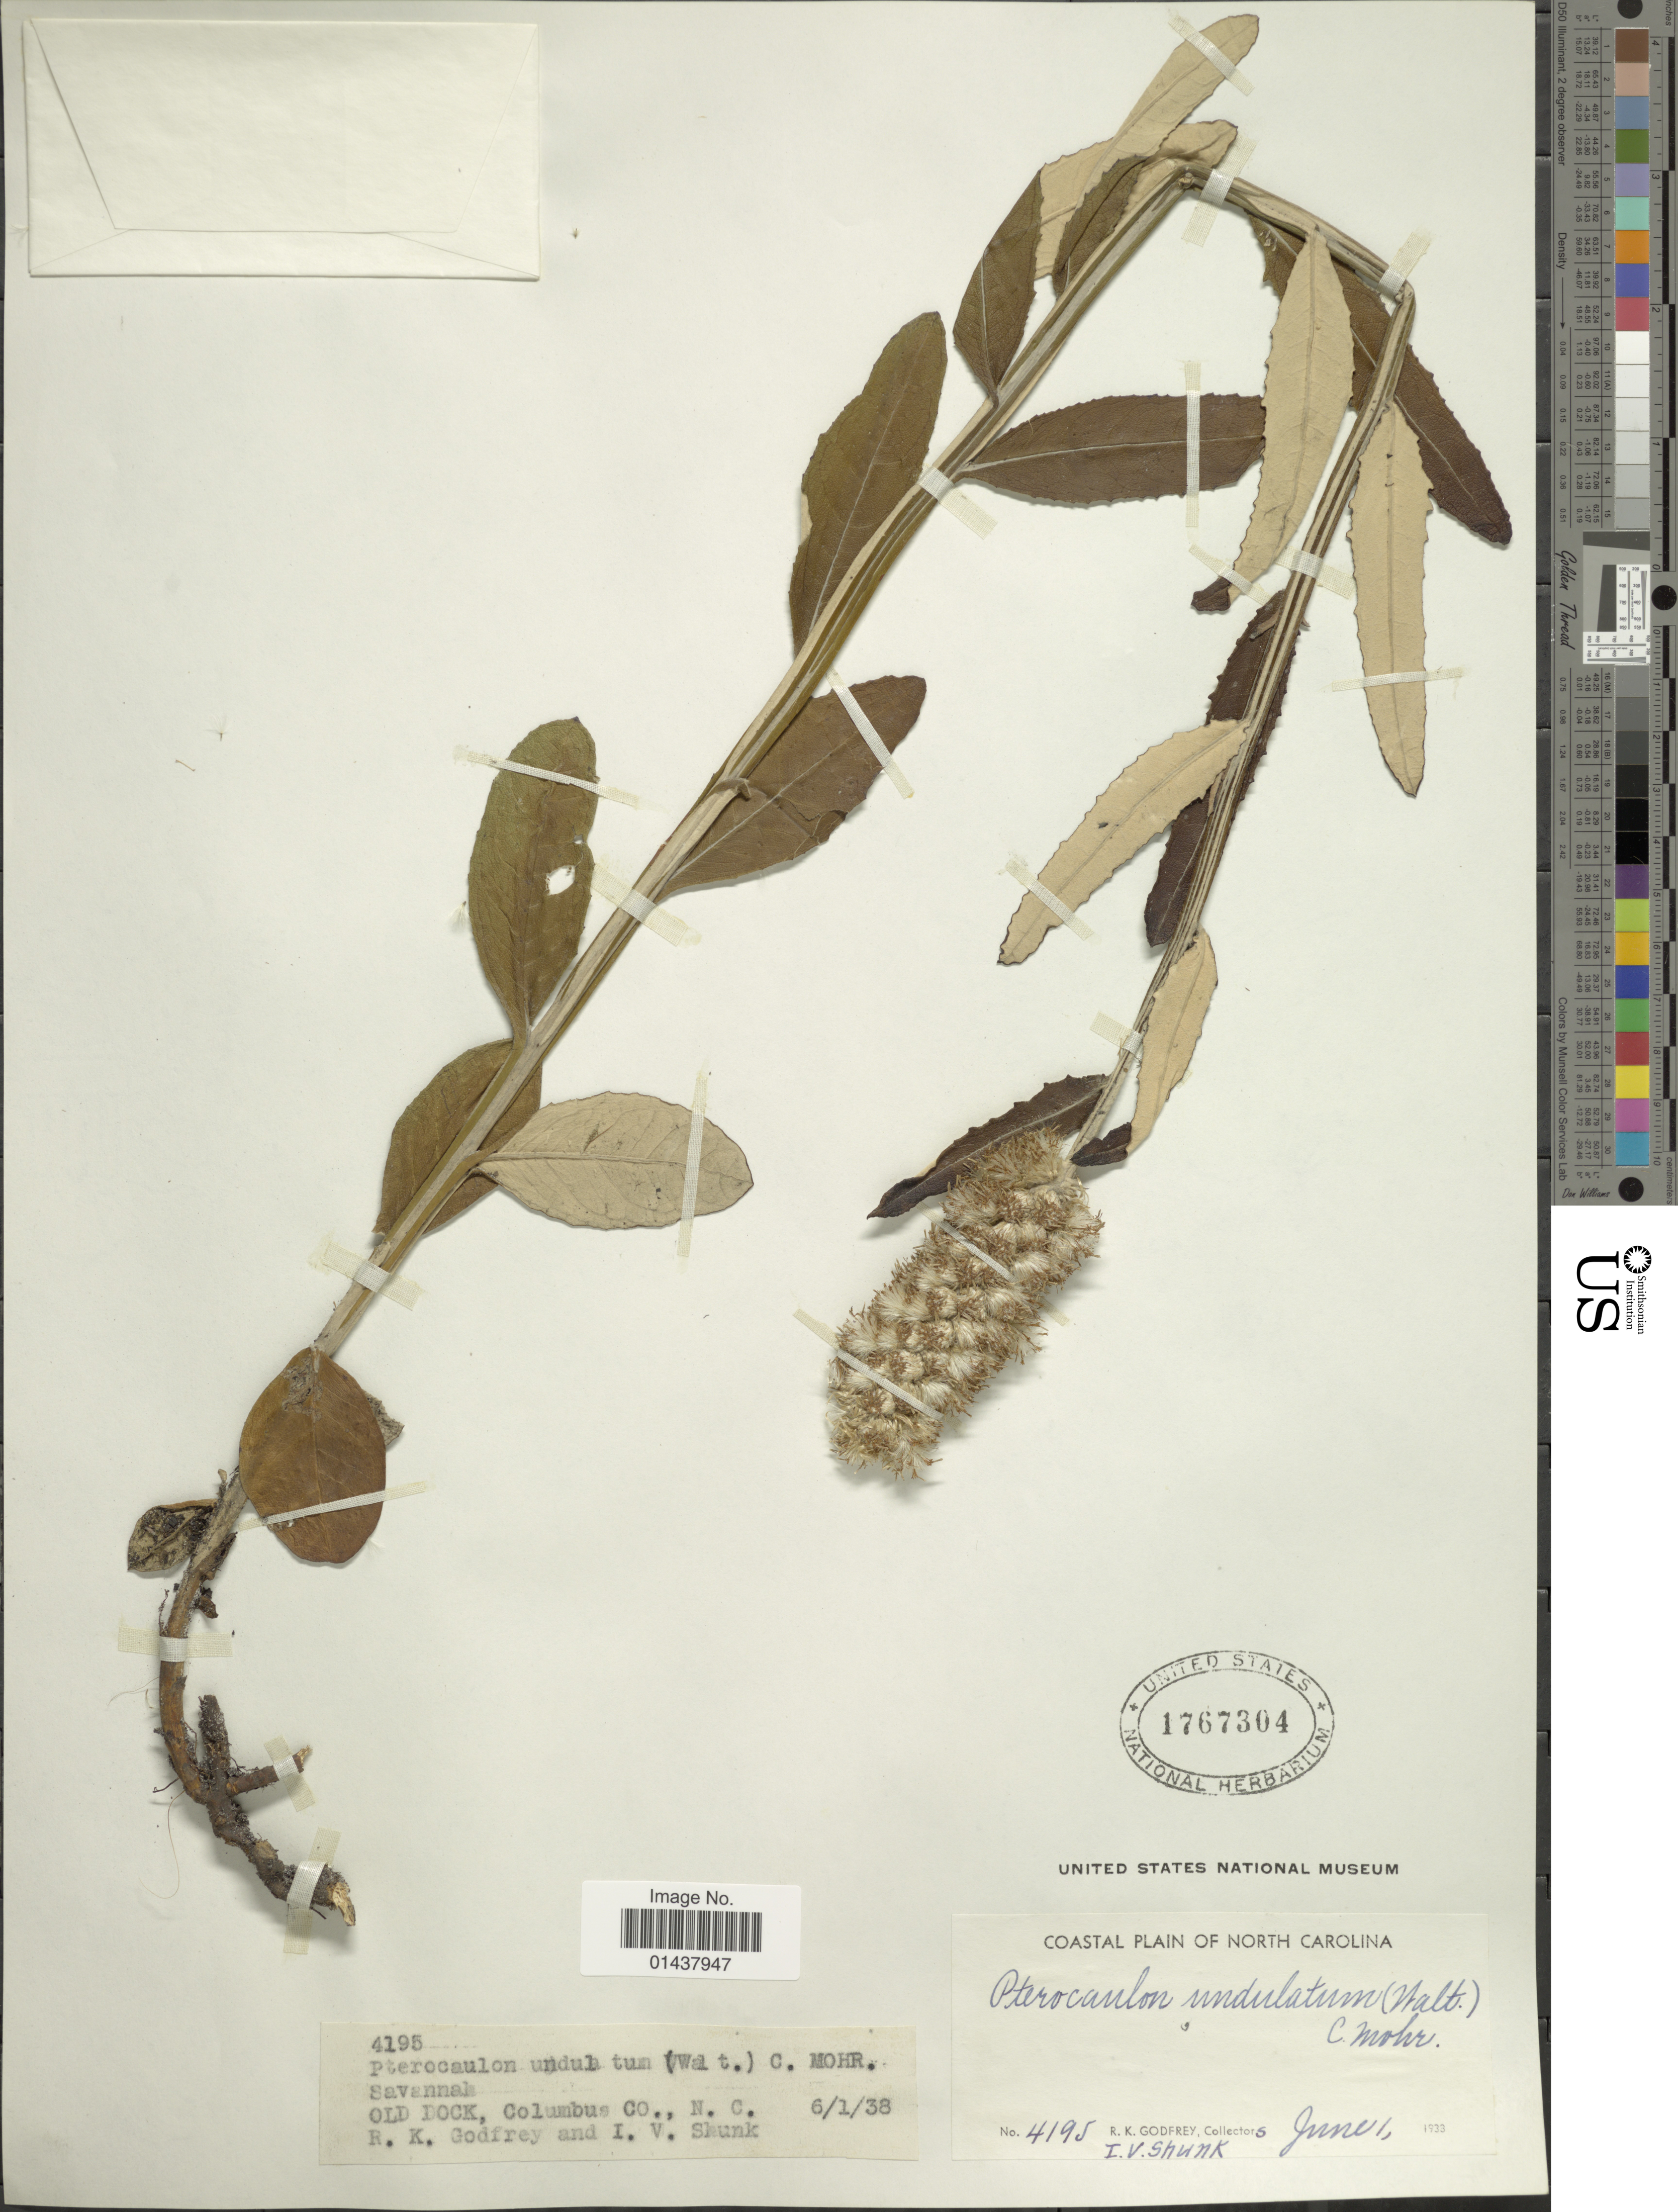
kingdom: Plantae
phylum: Tracheophyta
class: Magnoliopsida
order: Asterales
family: Asteraceae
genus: Pterocaulon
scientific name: Pterocaulon undulatum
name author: C. Mohr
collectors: R. K. Godfrey & I. Shunk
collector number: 4195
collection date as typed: Transcribed d/m/y: 1/6/38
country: United States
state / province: North Carolina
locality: Old Dock, Colombus Co. N.C.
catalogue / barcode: US 1767304